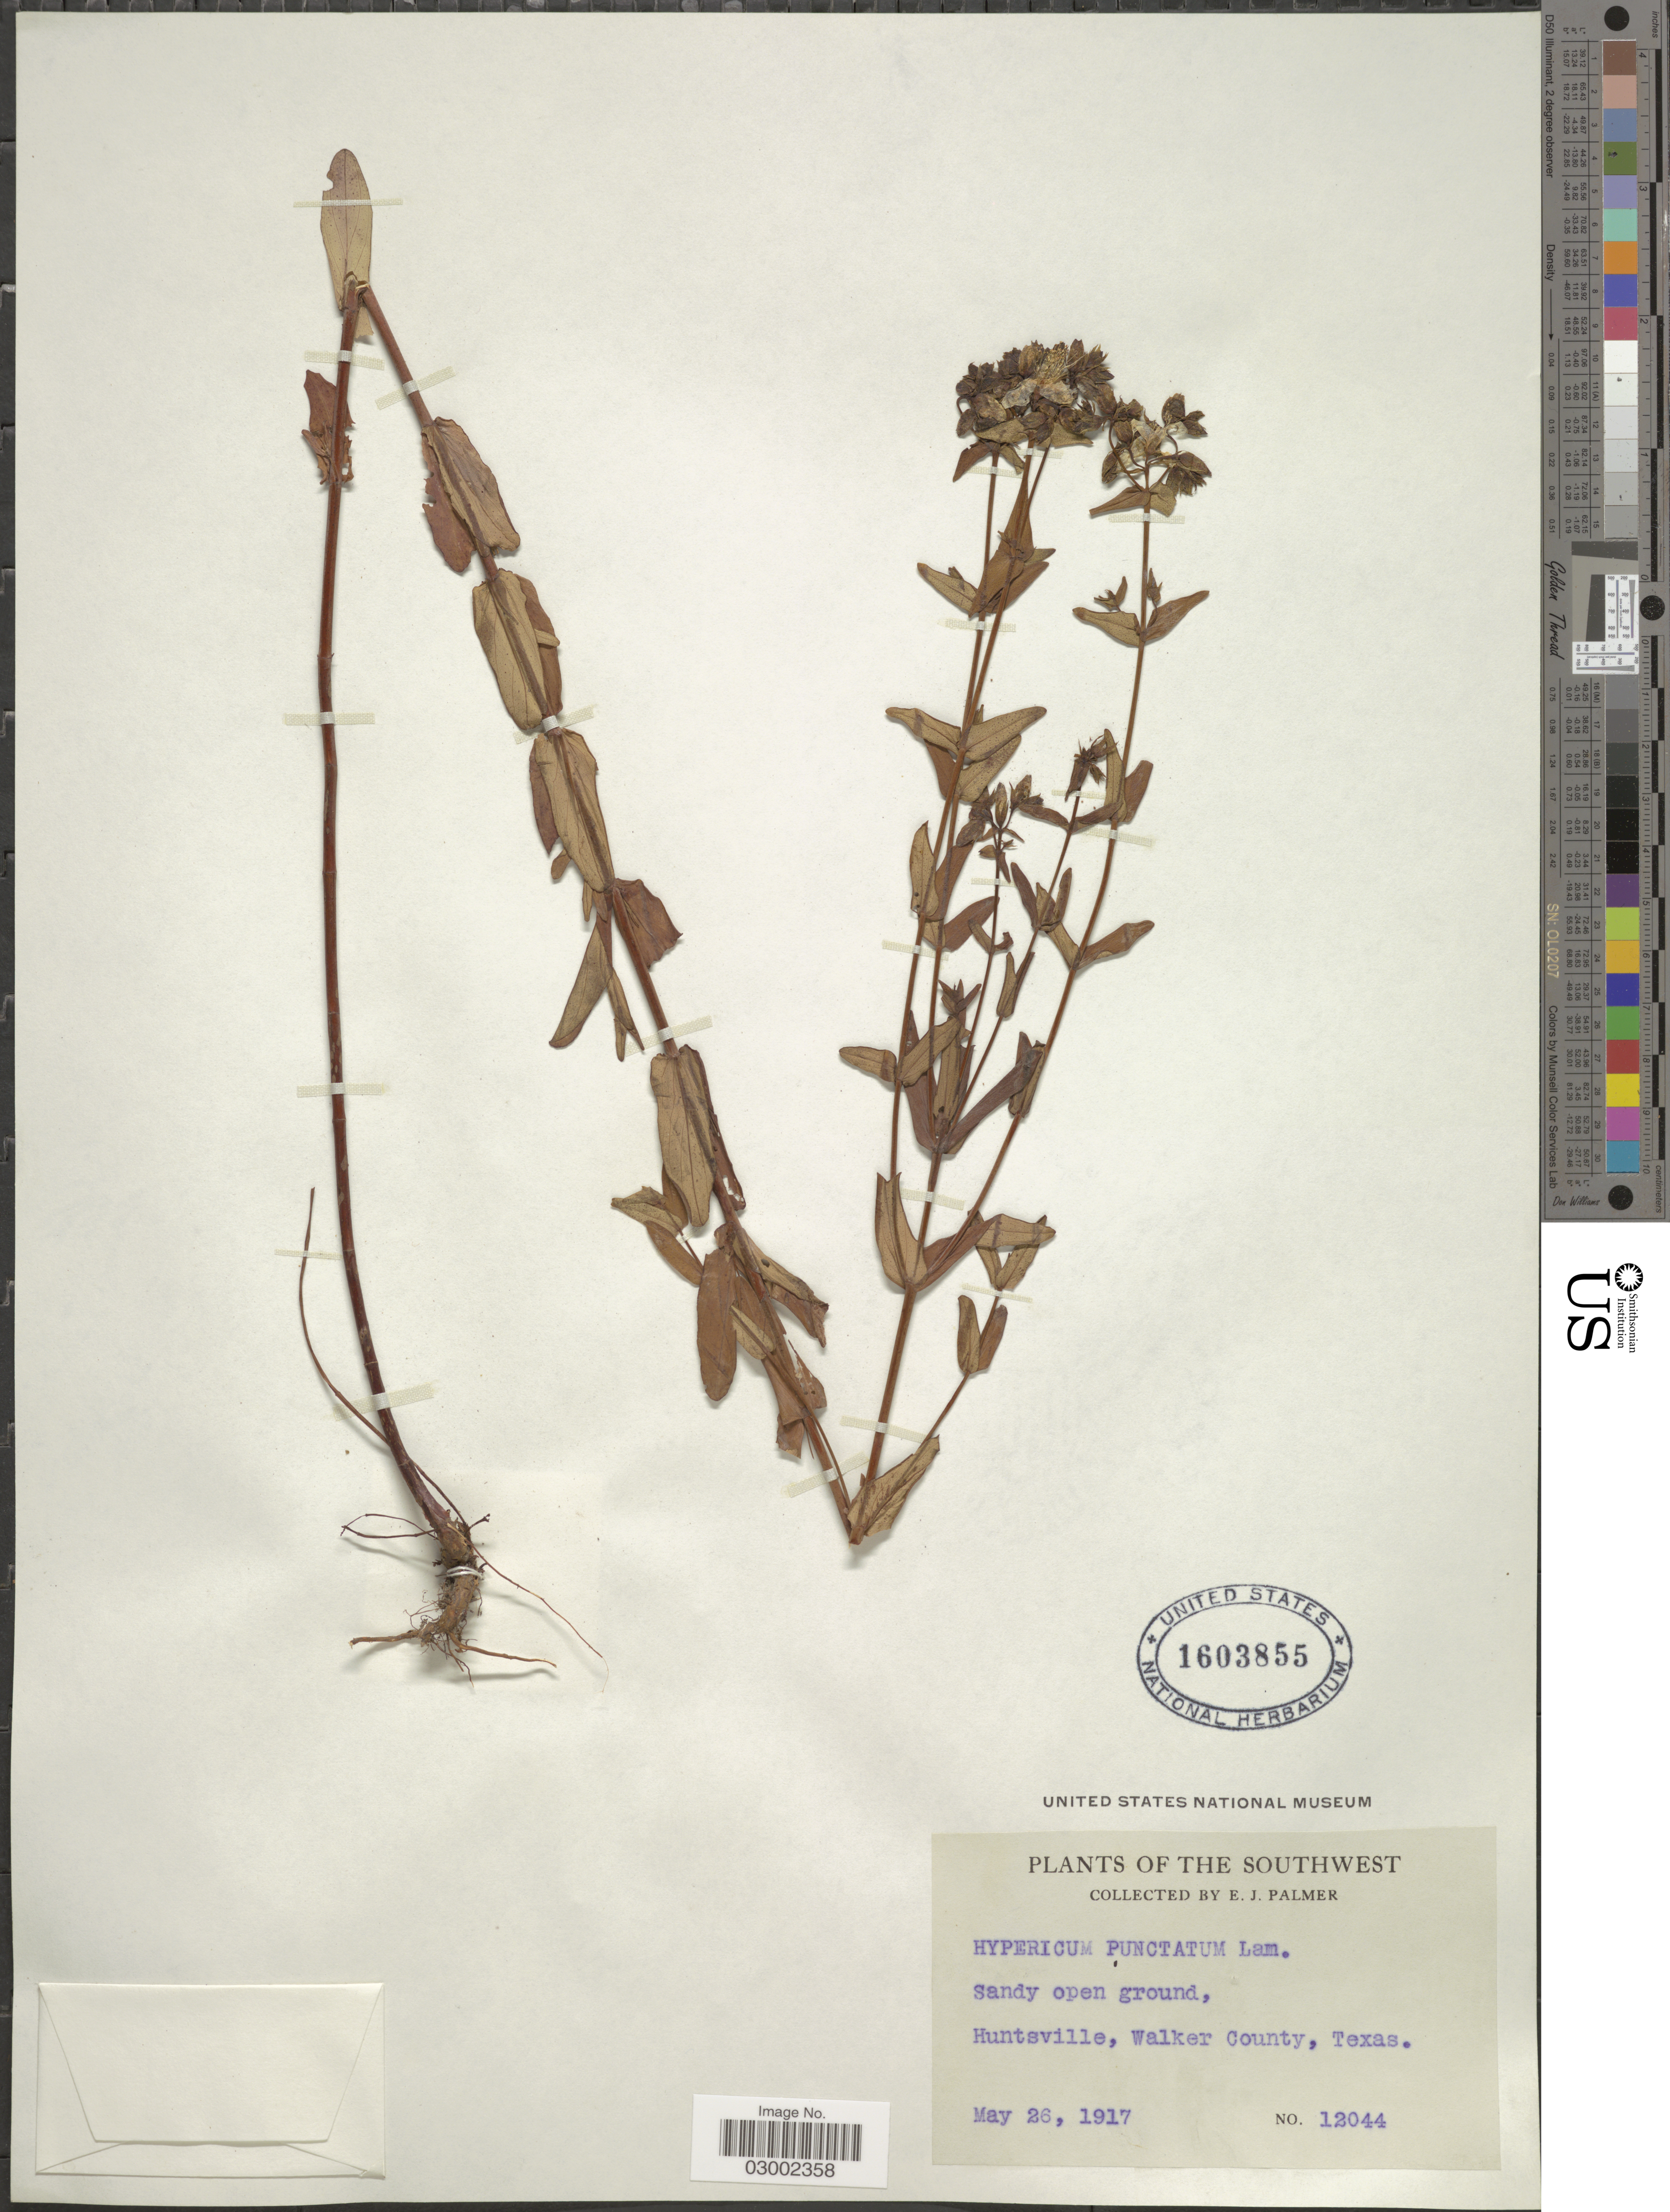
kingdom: Plantae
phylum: Tracheophyta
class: Magnoliopsida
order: Malpighiales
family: Hypericaceae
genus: Hypericum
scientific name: Hypericum punctatum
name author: Lam.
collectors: E. J. Palmer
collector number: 12044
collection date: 1917-05-26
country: United States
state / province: Texas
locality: Southwest. Huntsville, Walker County.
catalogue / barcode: US 1603855